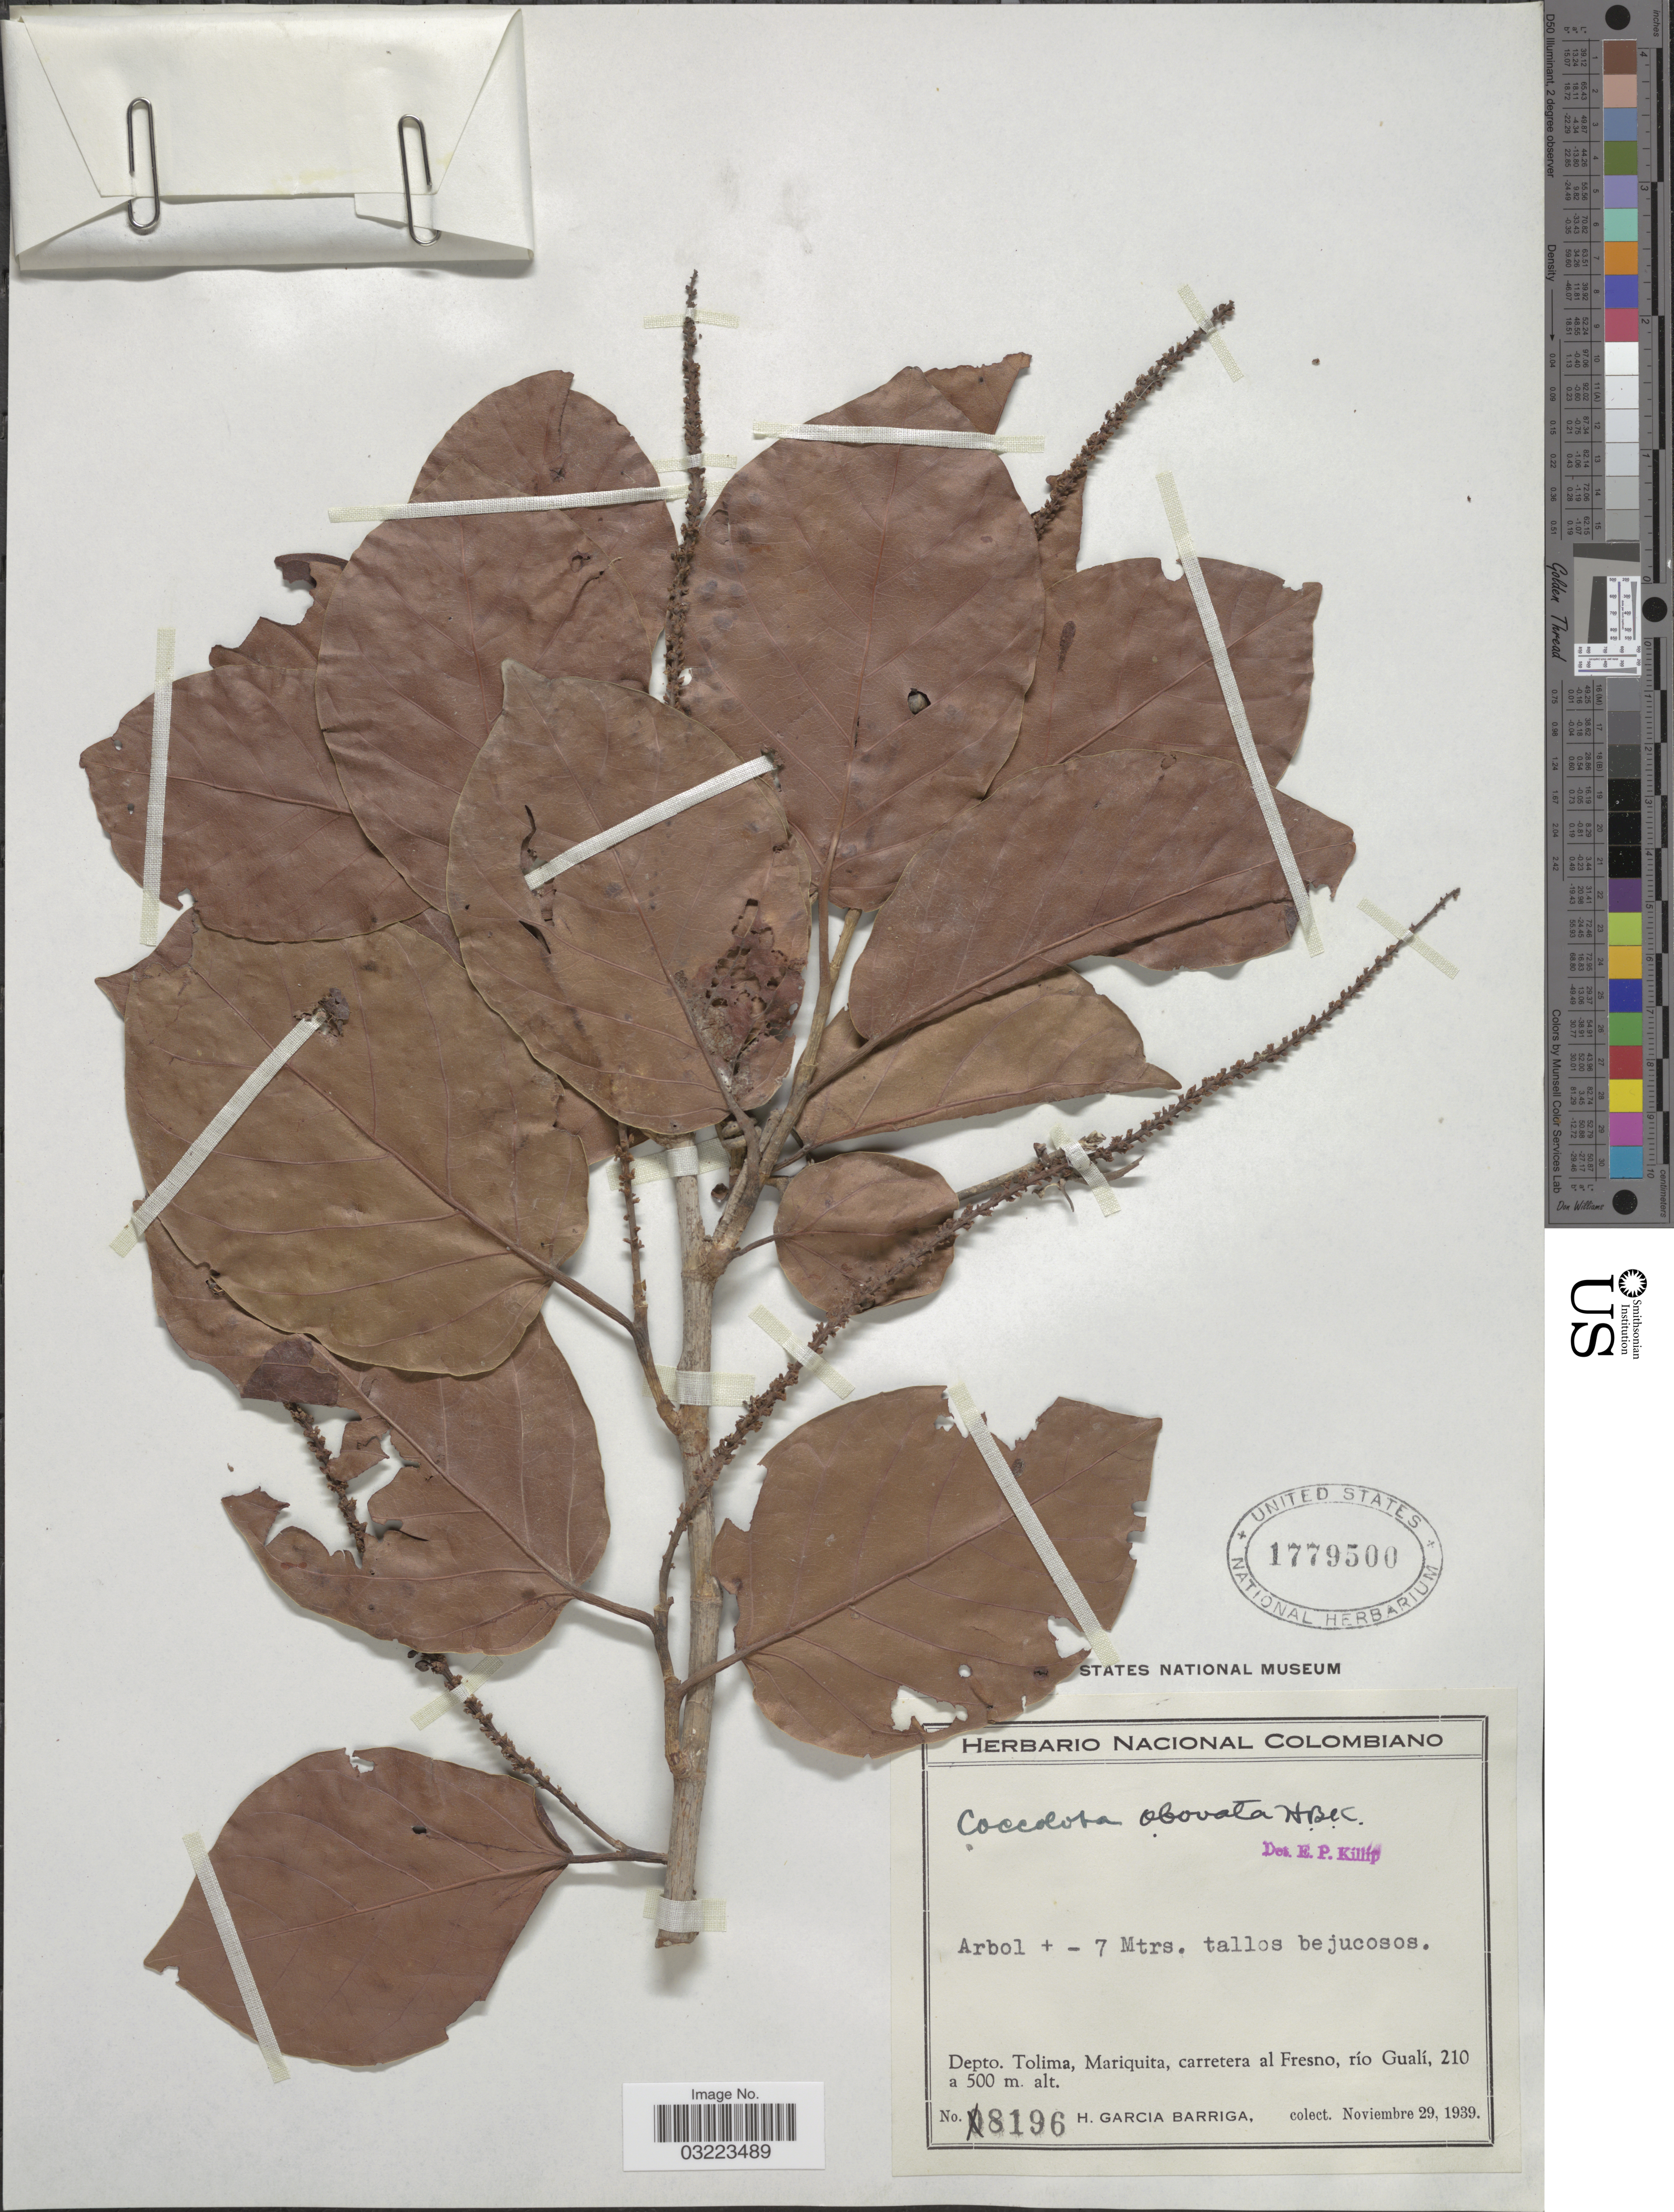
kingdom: Plantae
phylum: Tracheophyta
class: Magnoliopsida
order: Caryophyllales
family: Polygonaceae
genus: Coccoloba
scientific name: Coccoloba obovata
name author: Kunth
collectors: H. García Barriga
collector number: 8196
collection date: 1939-11-29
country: Colombia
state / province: Tolima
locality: Depto. Tolima, Mariquita, carretera al Fresno, río Gualí.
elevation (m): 210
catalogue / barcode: US 1779500